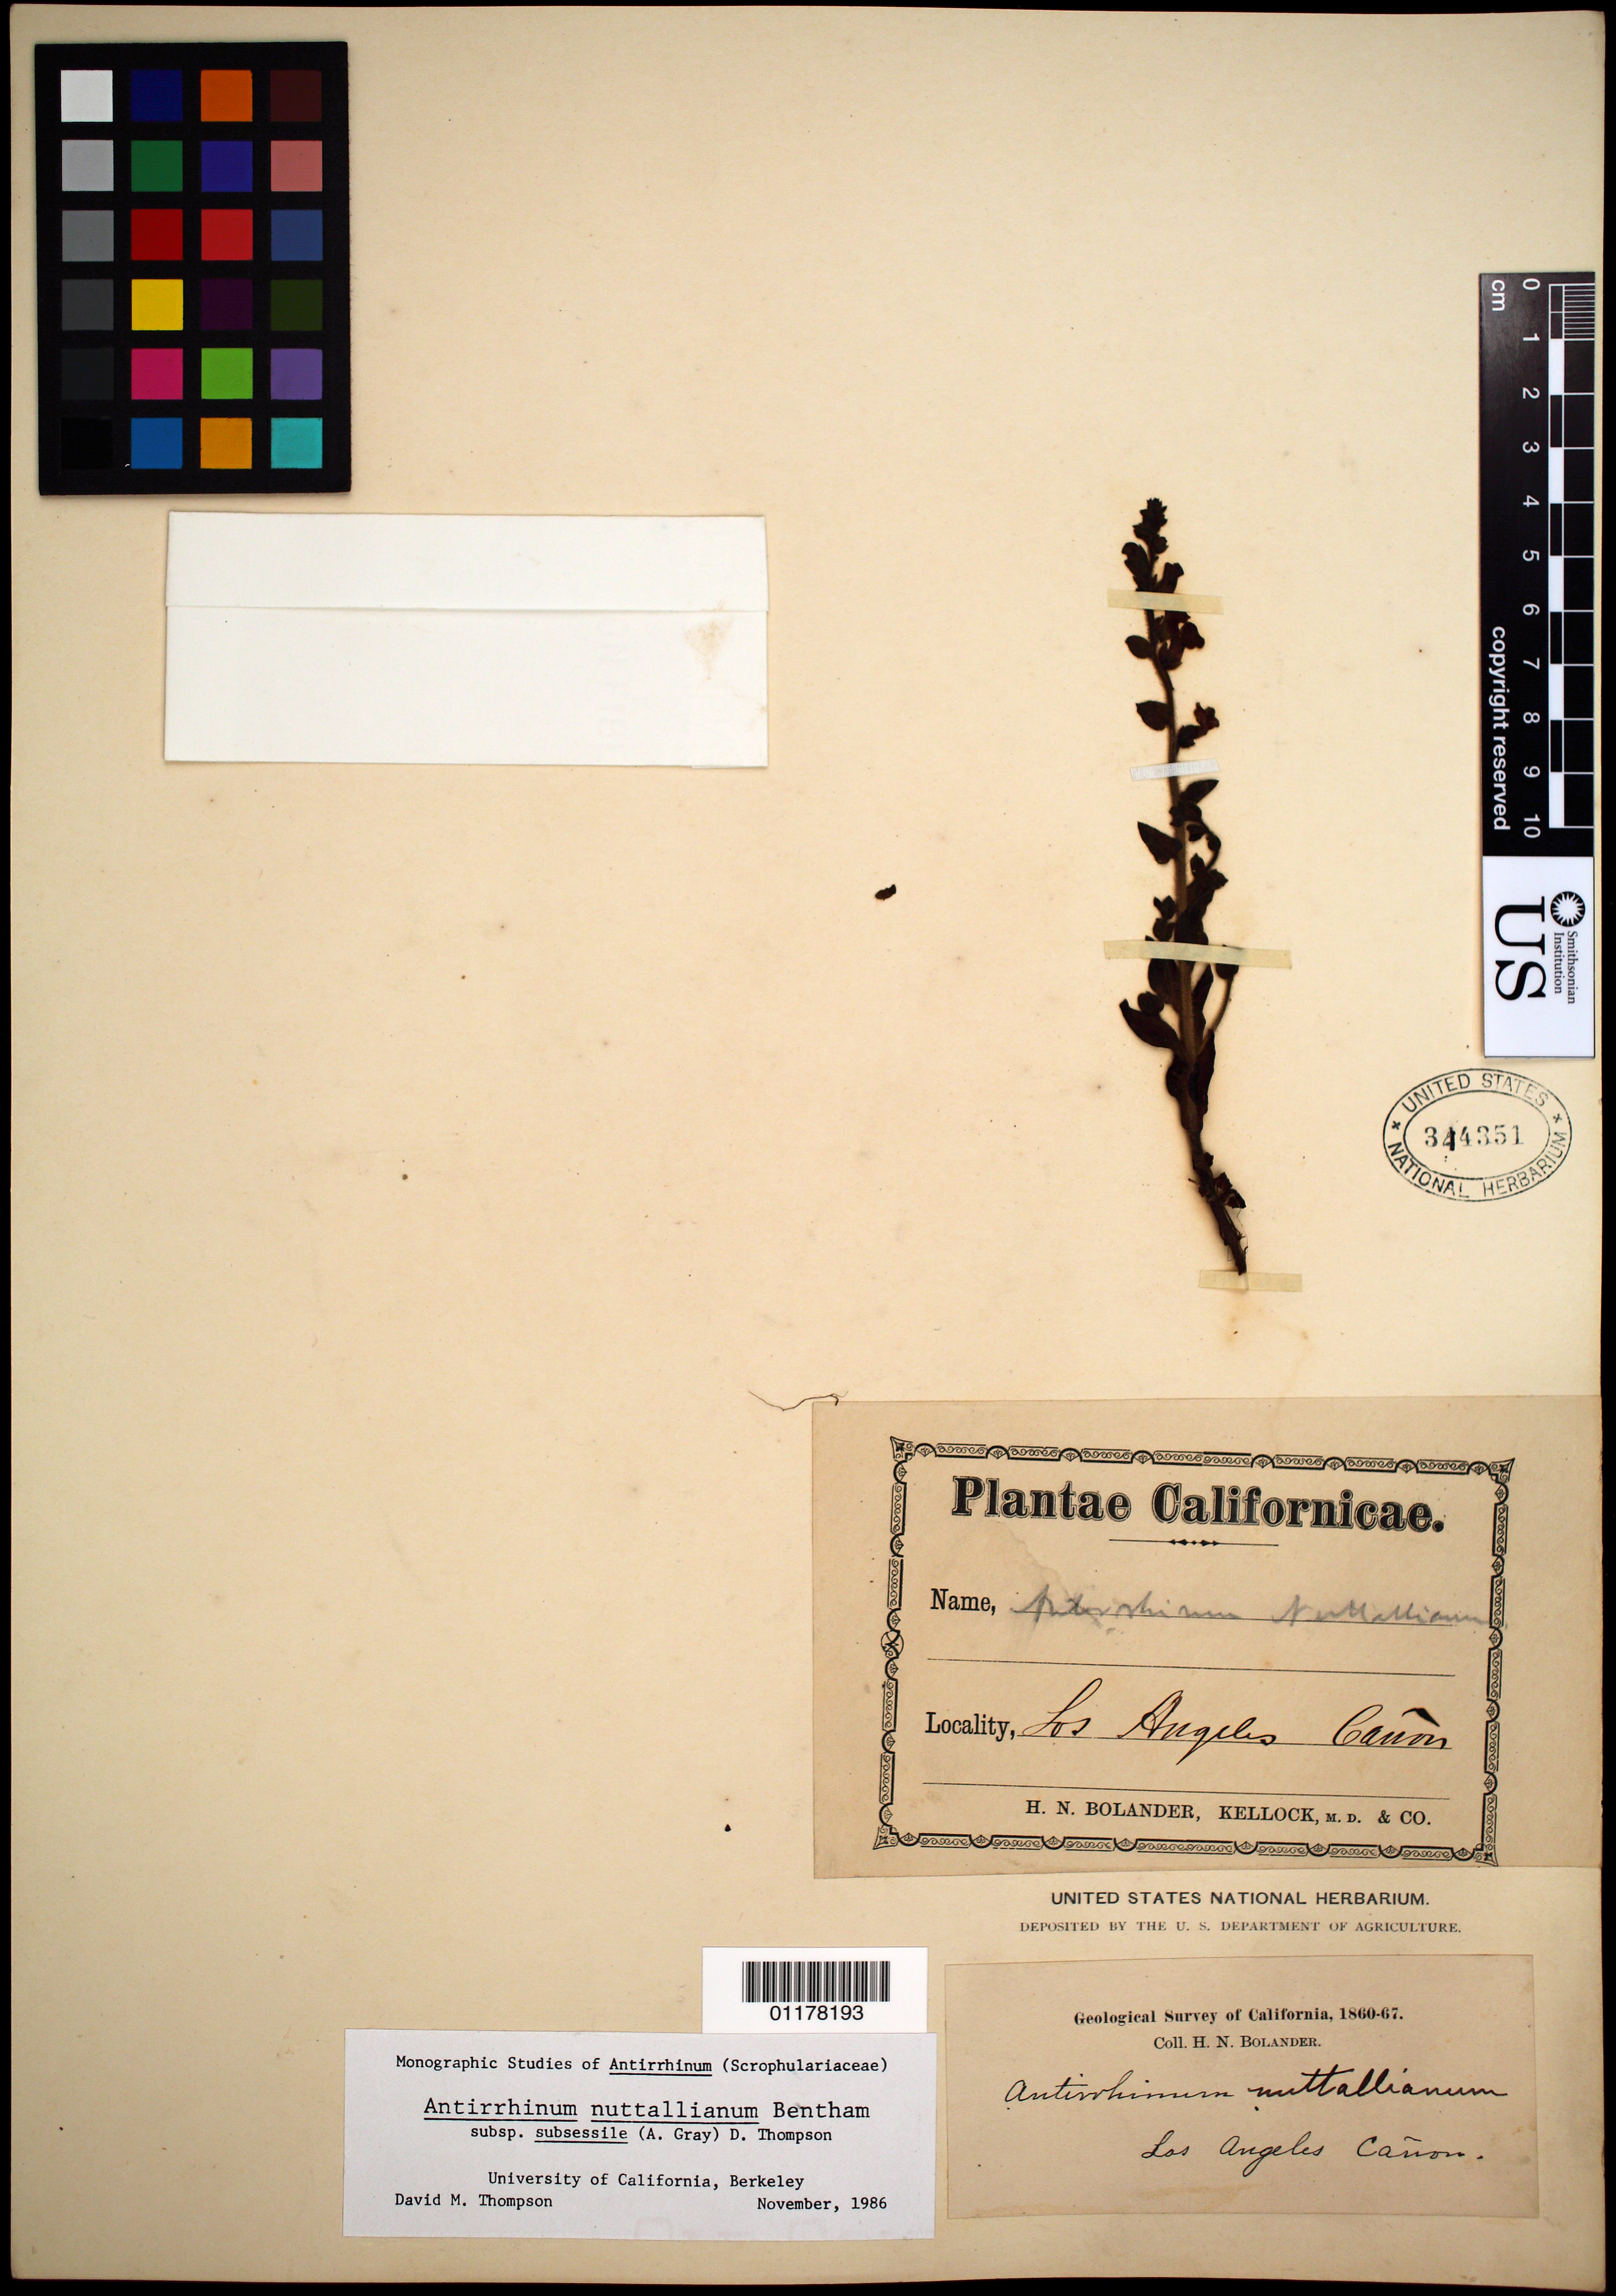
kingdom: Plantae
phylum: Tracheophyta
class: Magnoliopsida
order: Lamiales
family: Plantaginaceae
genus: Sairocarpus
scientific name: Sairocarpus nuttallianus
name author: (Benth.) D.A. Sutton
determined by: Thompson, D. M.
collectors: H. Bolander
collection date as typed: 1860 to -- --- 1867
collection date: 1860/1867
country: United States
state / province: California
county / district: Los Angeles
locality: Los Angeles Canyon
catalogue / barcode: US 344351